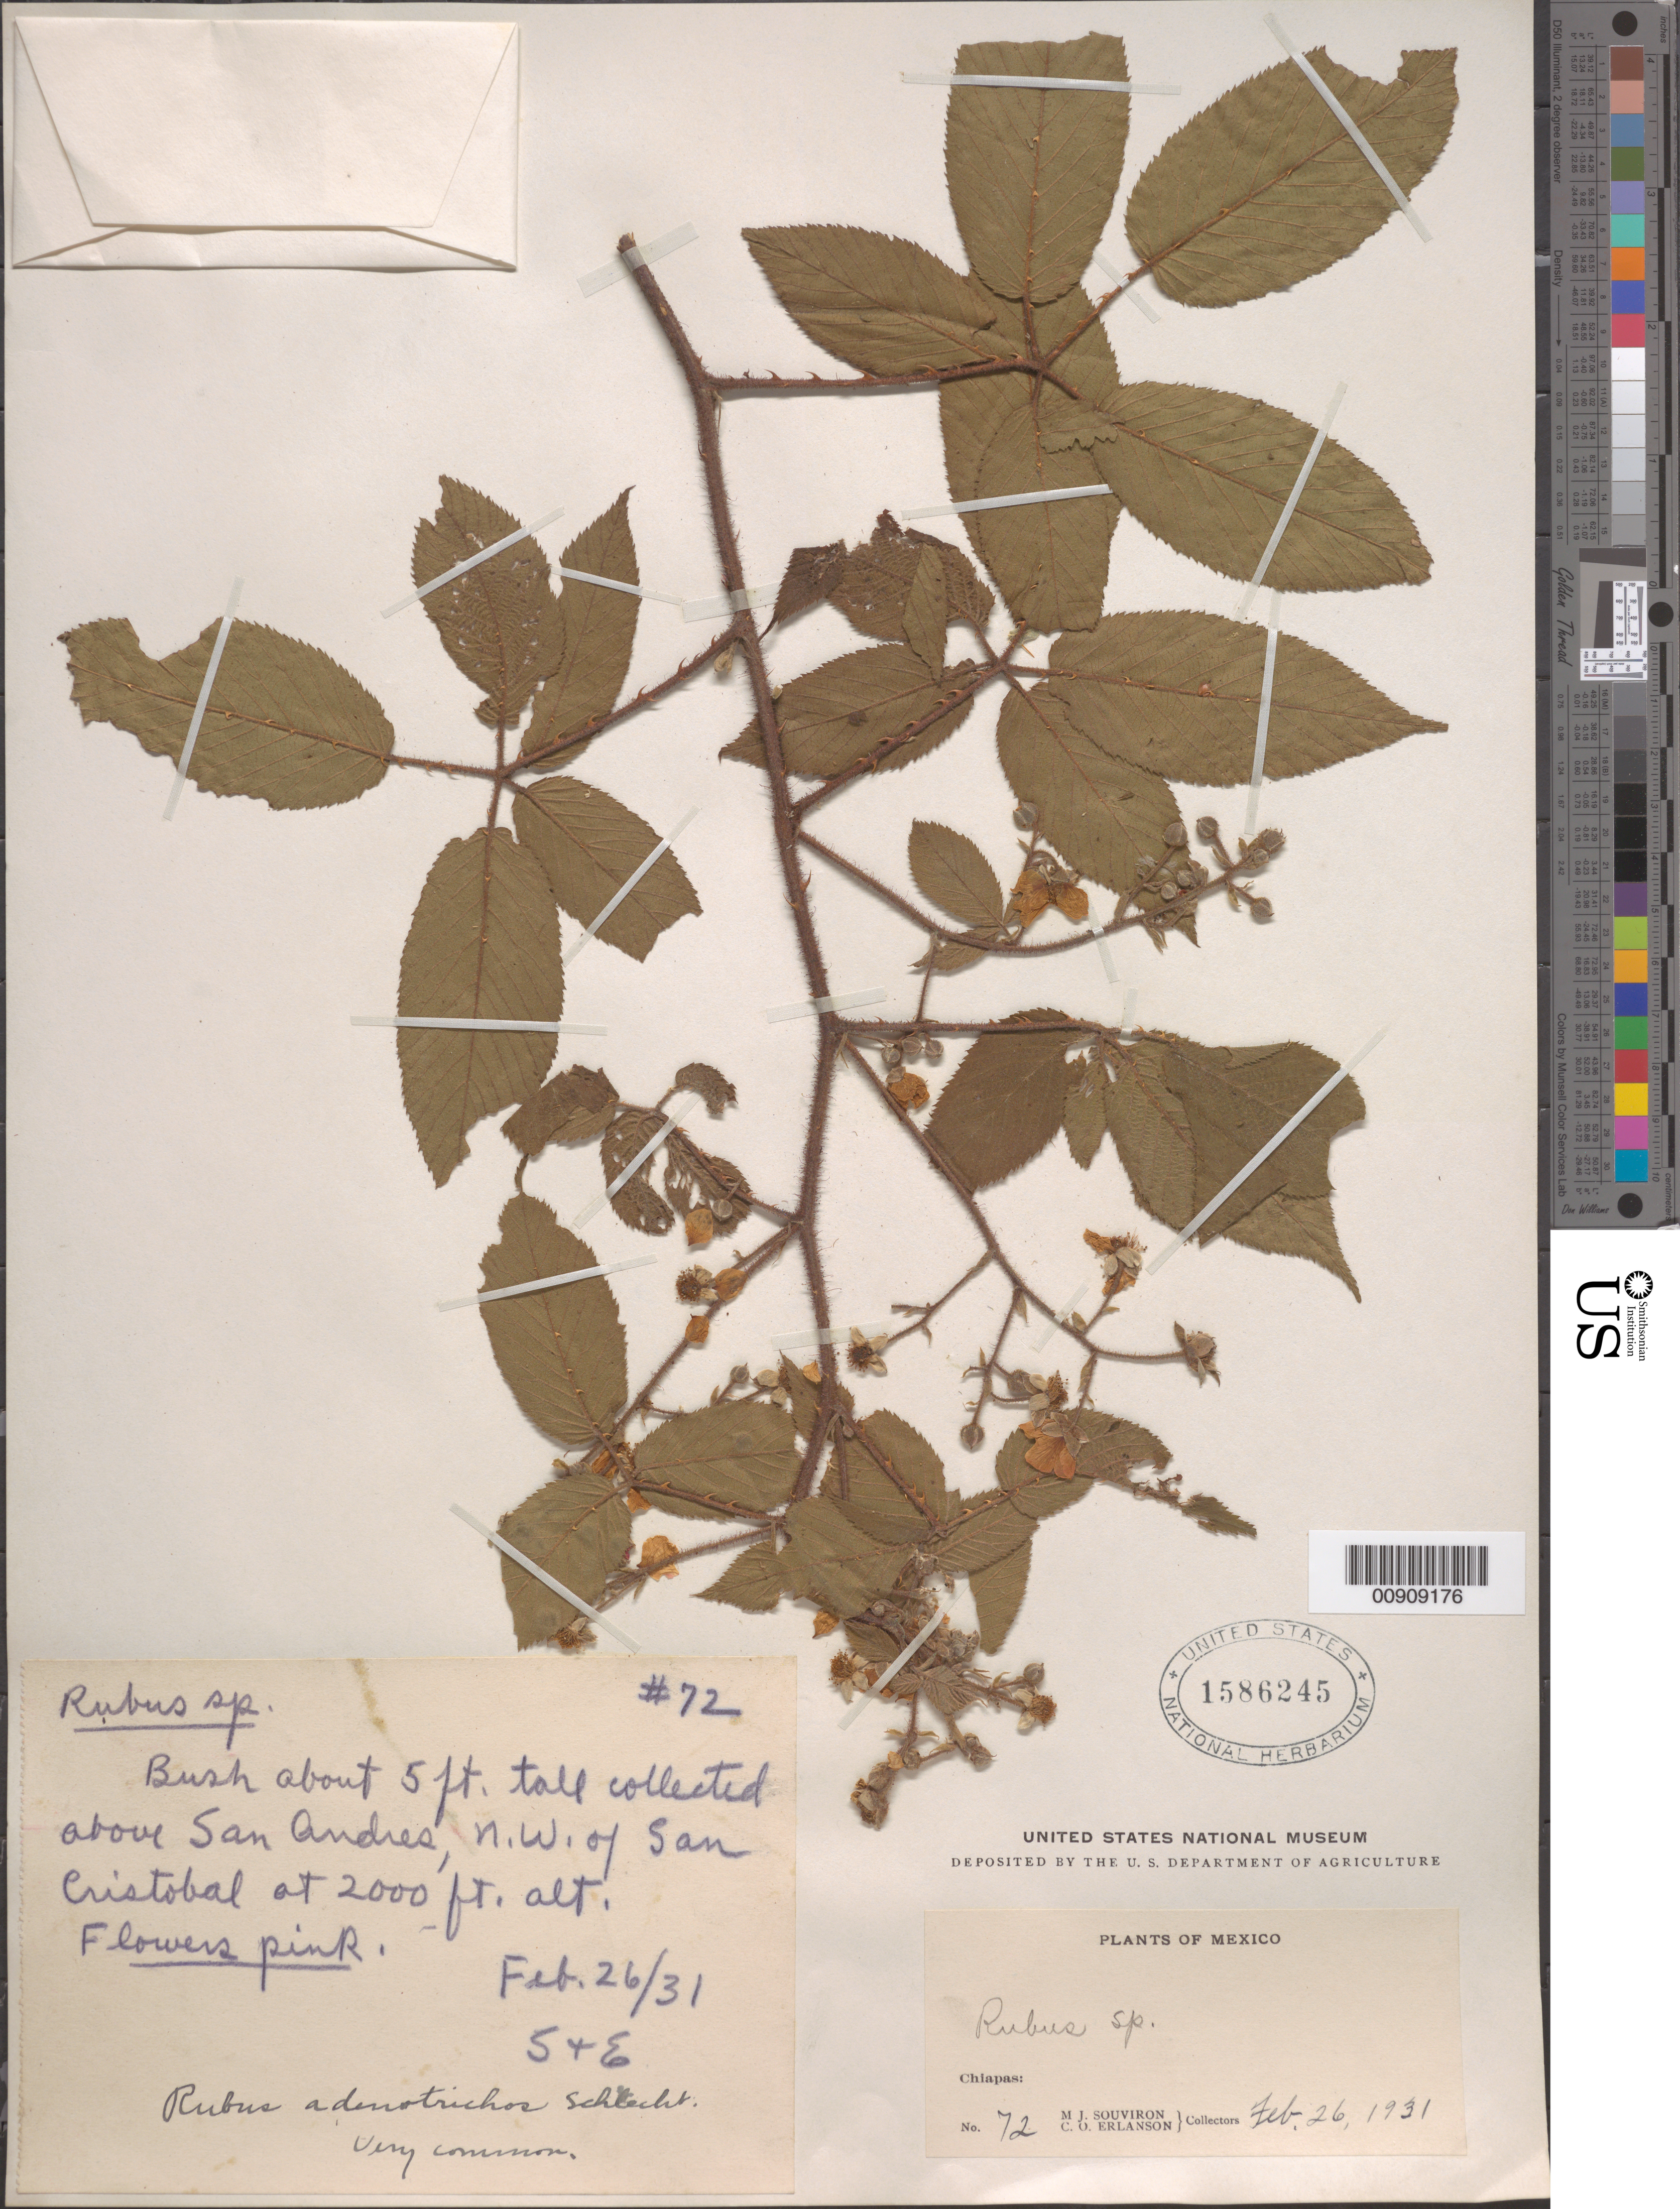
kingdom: Plantae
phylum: Tracheophyta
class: Magnoliopsida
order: Rosales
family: Rosaceae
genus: Rubus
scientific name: Rubus adenotrichos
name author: Schltdl.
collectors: M. J. Souviron & C. O. Erlanson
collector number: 72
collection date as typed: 26 Feb 1931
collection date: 1931-02-26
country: Mexico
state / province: Chiapas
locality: Above San Andrés, NW of San Cristóbal, Chiapas.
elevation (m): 610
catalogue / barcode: US 1586245